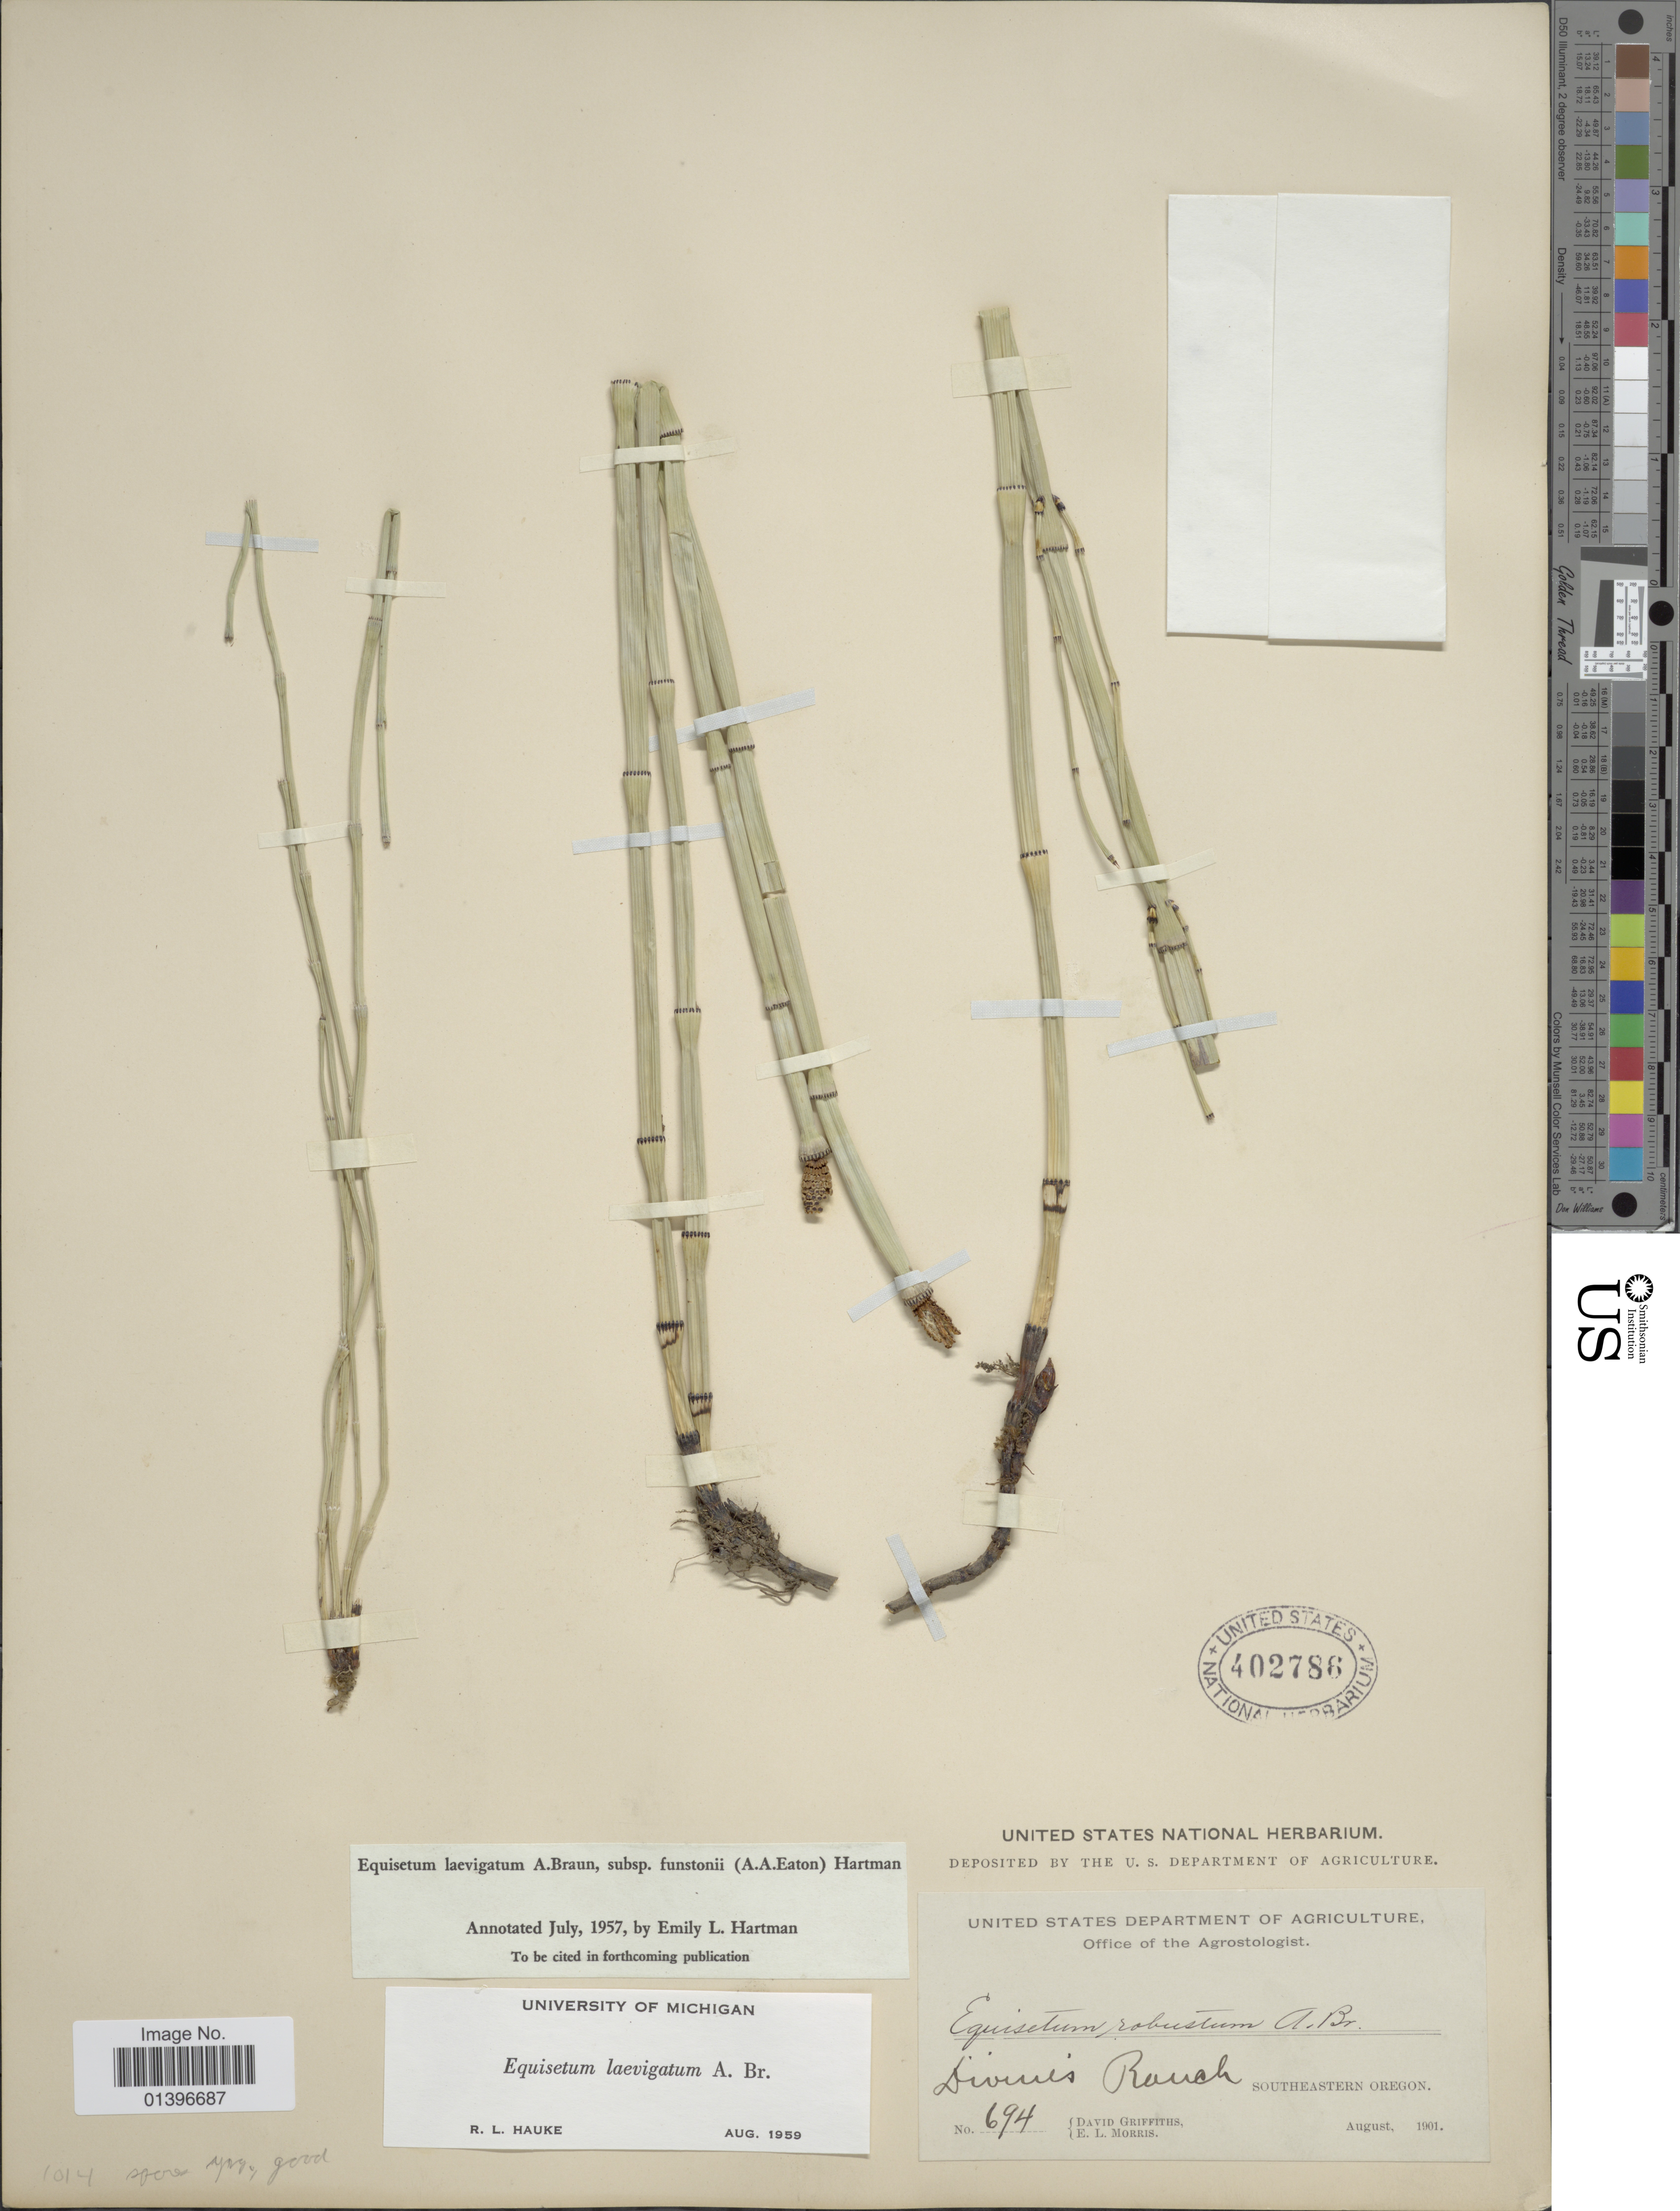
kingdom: Plantae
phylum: Tracheophyta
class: Polypodiopsida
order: Equisetales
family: Equisetaceae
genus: Equisetum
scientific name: Equisetum laevigatum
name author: A. Braun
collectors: D. Griffiths & E. Morris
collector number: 694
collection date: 1901-08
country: United States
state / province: Oregon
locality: Divine's Ranch, Southeastern Oregon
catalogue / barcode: US 402786